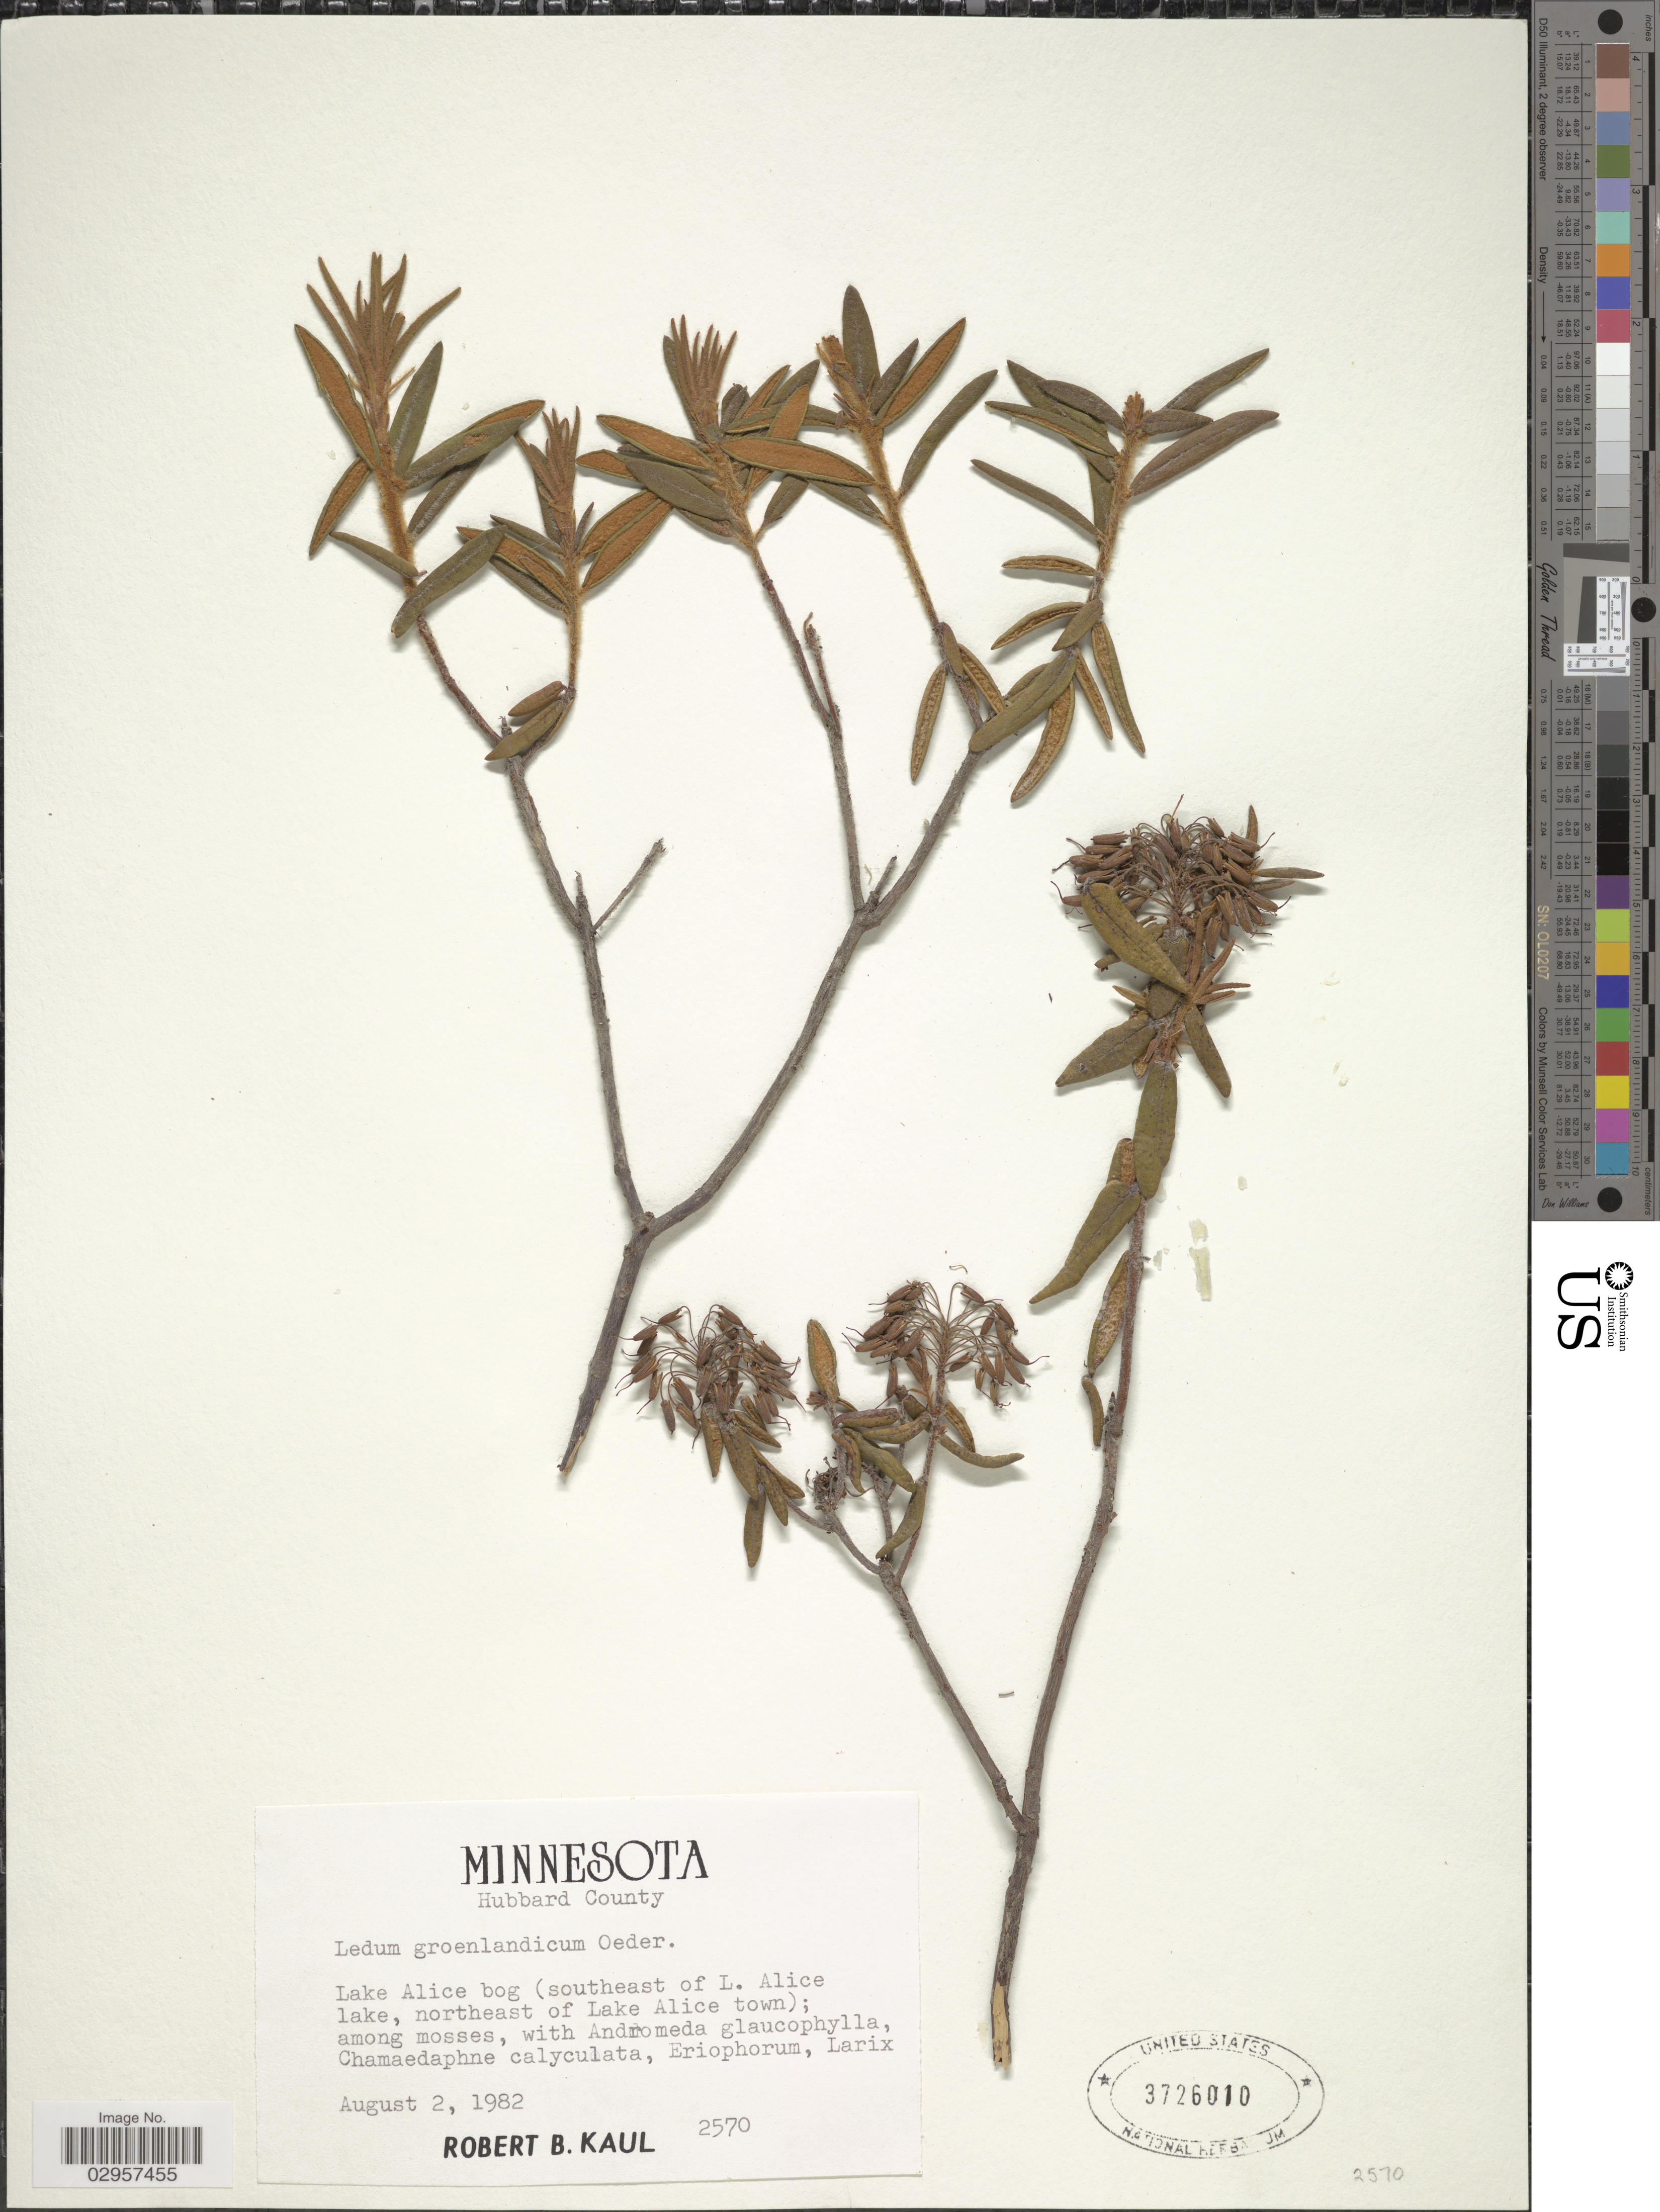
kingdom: Plantae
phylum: Tracheophyta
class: Magnoliopsida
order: Ericales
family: Ericaceae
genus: Ledum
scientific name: Ledum groenlandicum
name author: Oeder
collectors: R. Kaul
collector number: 2570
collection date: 1982-08-02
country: United States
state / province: Minnesota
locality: Hubbard County, Lake Alice bog (southeast of L. Alice Lake, northeast of Lake Alice town).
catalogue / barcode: US 3726010